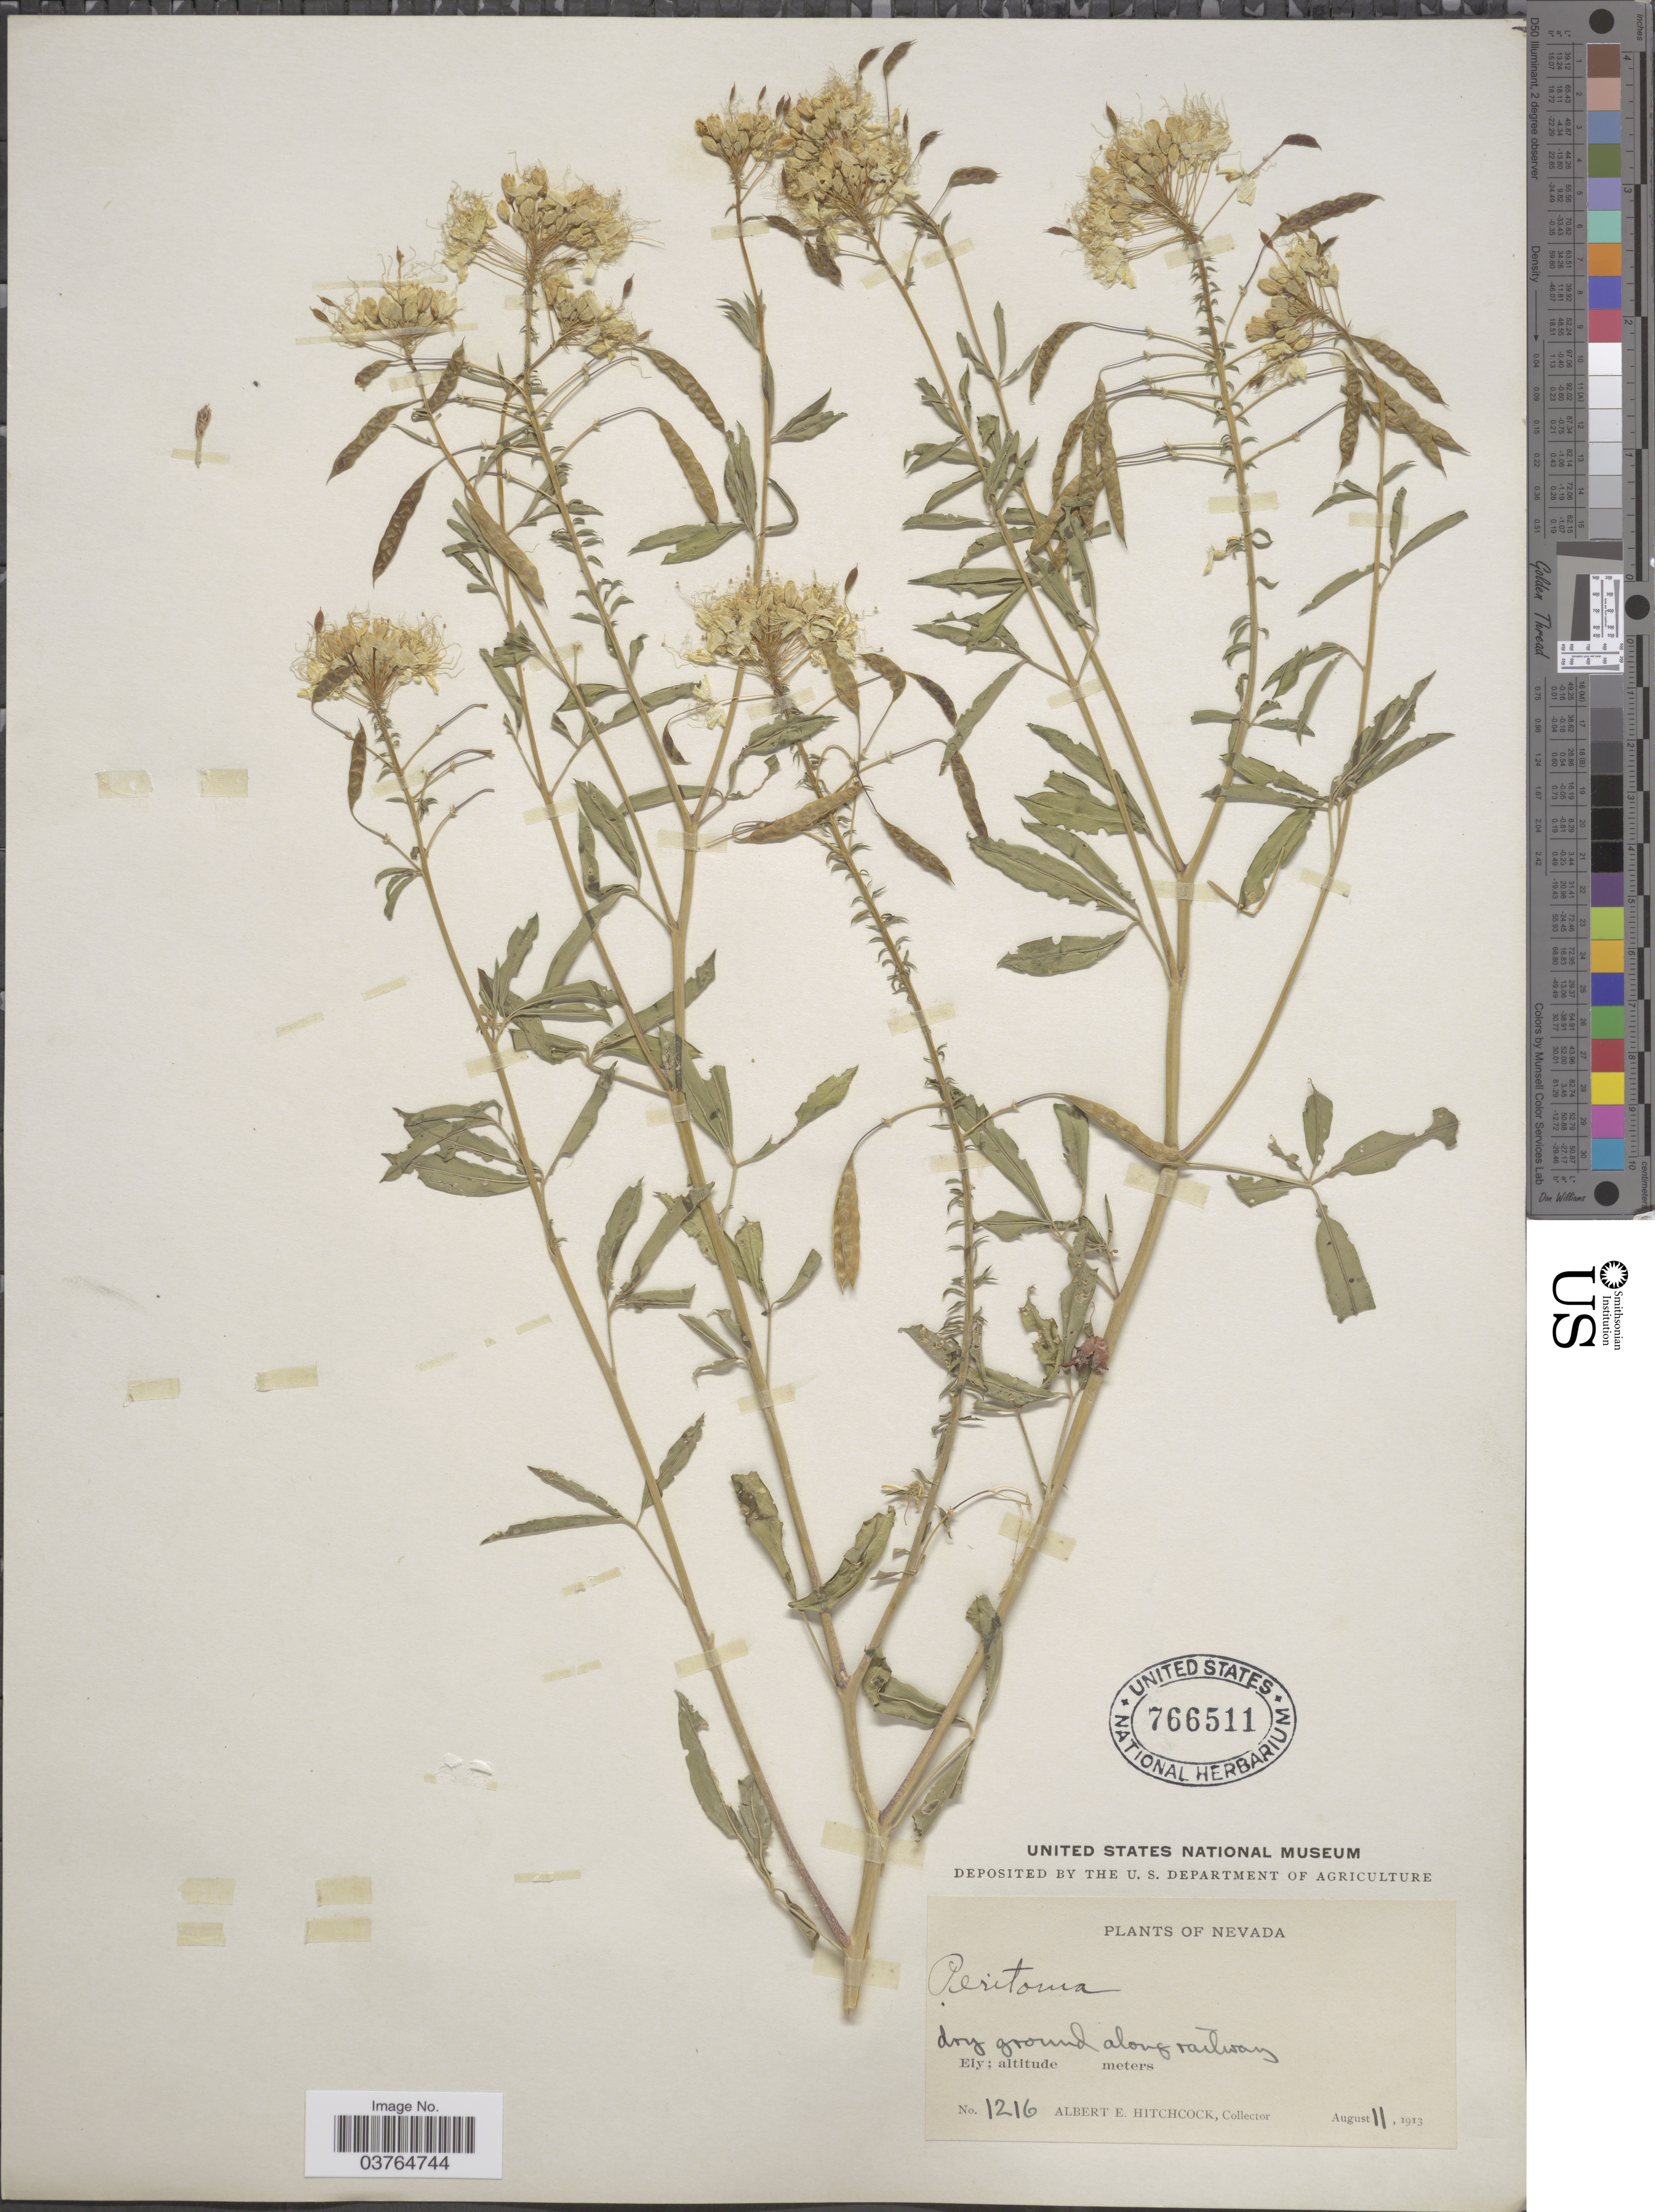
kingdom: Plantae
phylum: Tracheophyta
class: Magnoliopsida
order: Brassicales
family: Cleomaceae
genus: Cleomella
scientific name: Cleomella lutea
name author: (Hook.) Roalson & J.C. Hall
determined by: Strong, Mark T., (BOT), Smithsonian Institution - National Museum of Natural History (UNITED STATES)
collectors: A. Hitchcock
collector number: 1216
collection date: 1913-08-11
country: United States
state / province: Nevada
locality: Dry ground along railway, Ely.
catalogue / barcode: US 766511